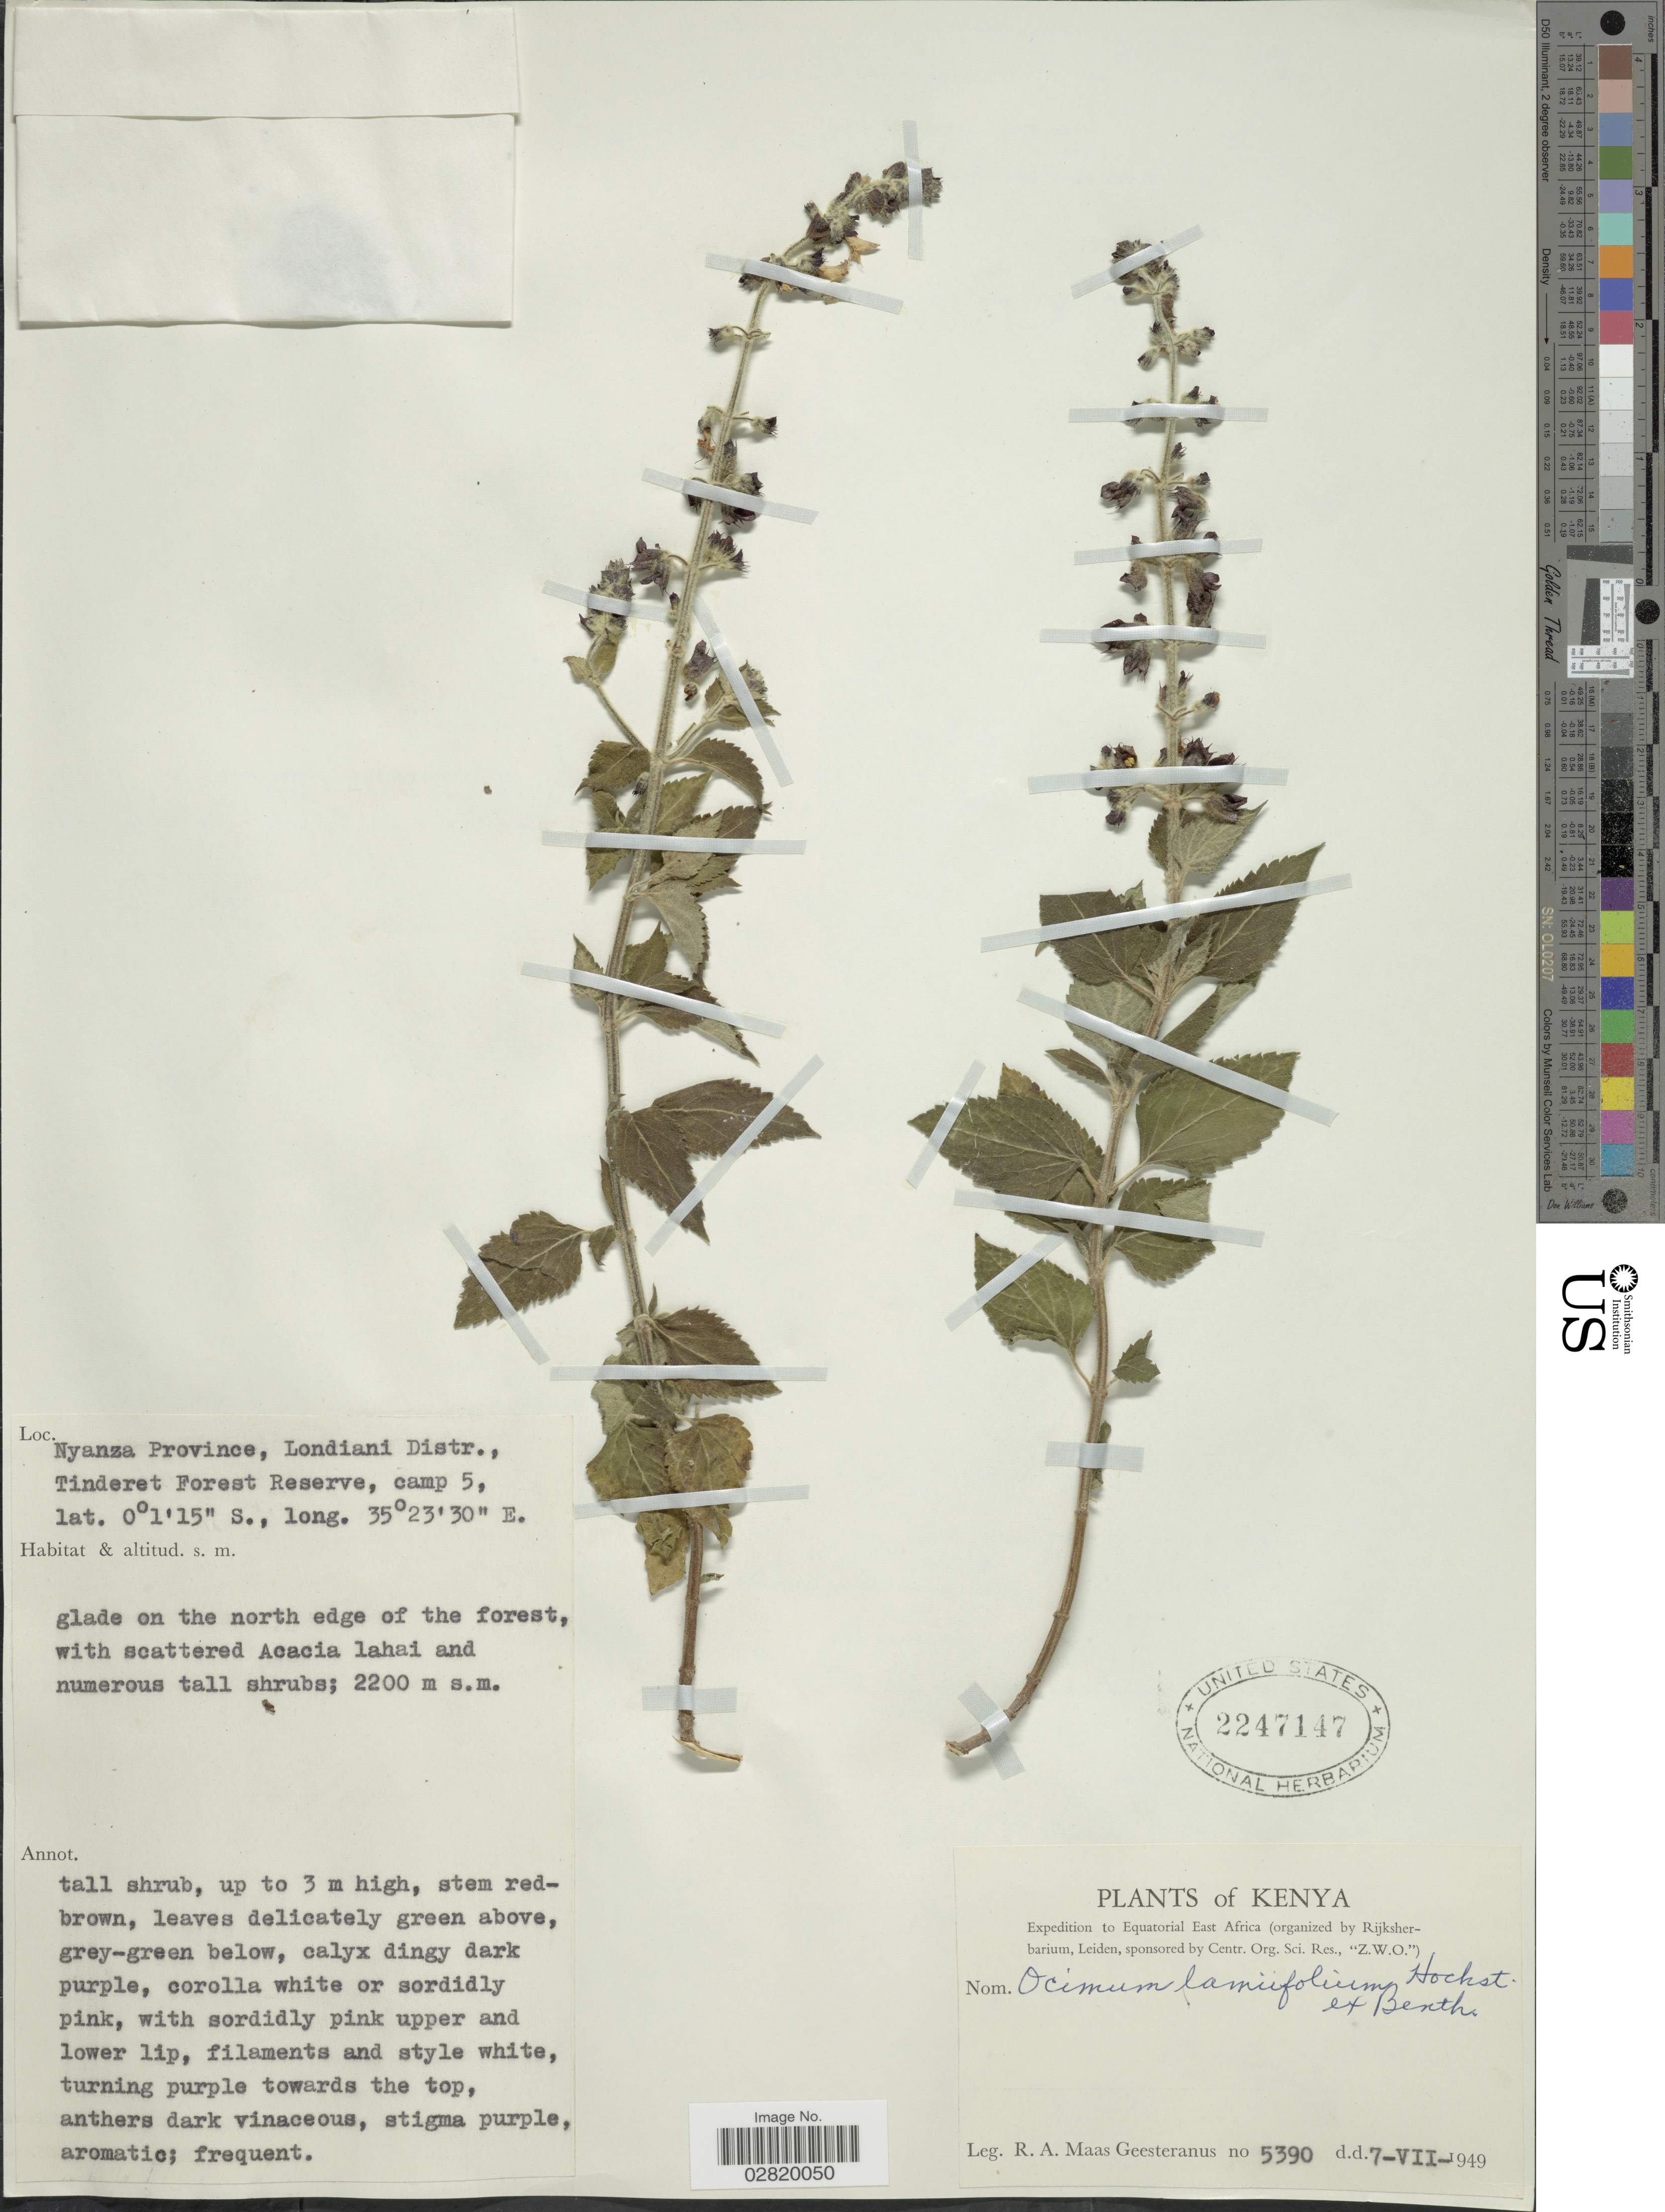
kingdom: Plantae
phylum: Tracheophyta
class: Magnoliopsida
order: Lamiales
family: Lamiaceae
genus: Ocimum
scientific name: Ocimum lamiifolium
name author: Benth.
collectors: R. A. Maas Geesteranus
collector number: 5390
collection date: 1949-07-07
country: Kenya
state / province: Kericho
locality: Nyanza Province, Londiani Distr., Tinderet Forest Reserve, camp 5.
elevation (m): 2200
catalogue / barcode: US 2247147